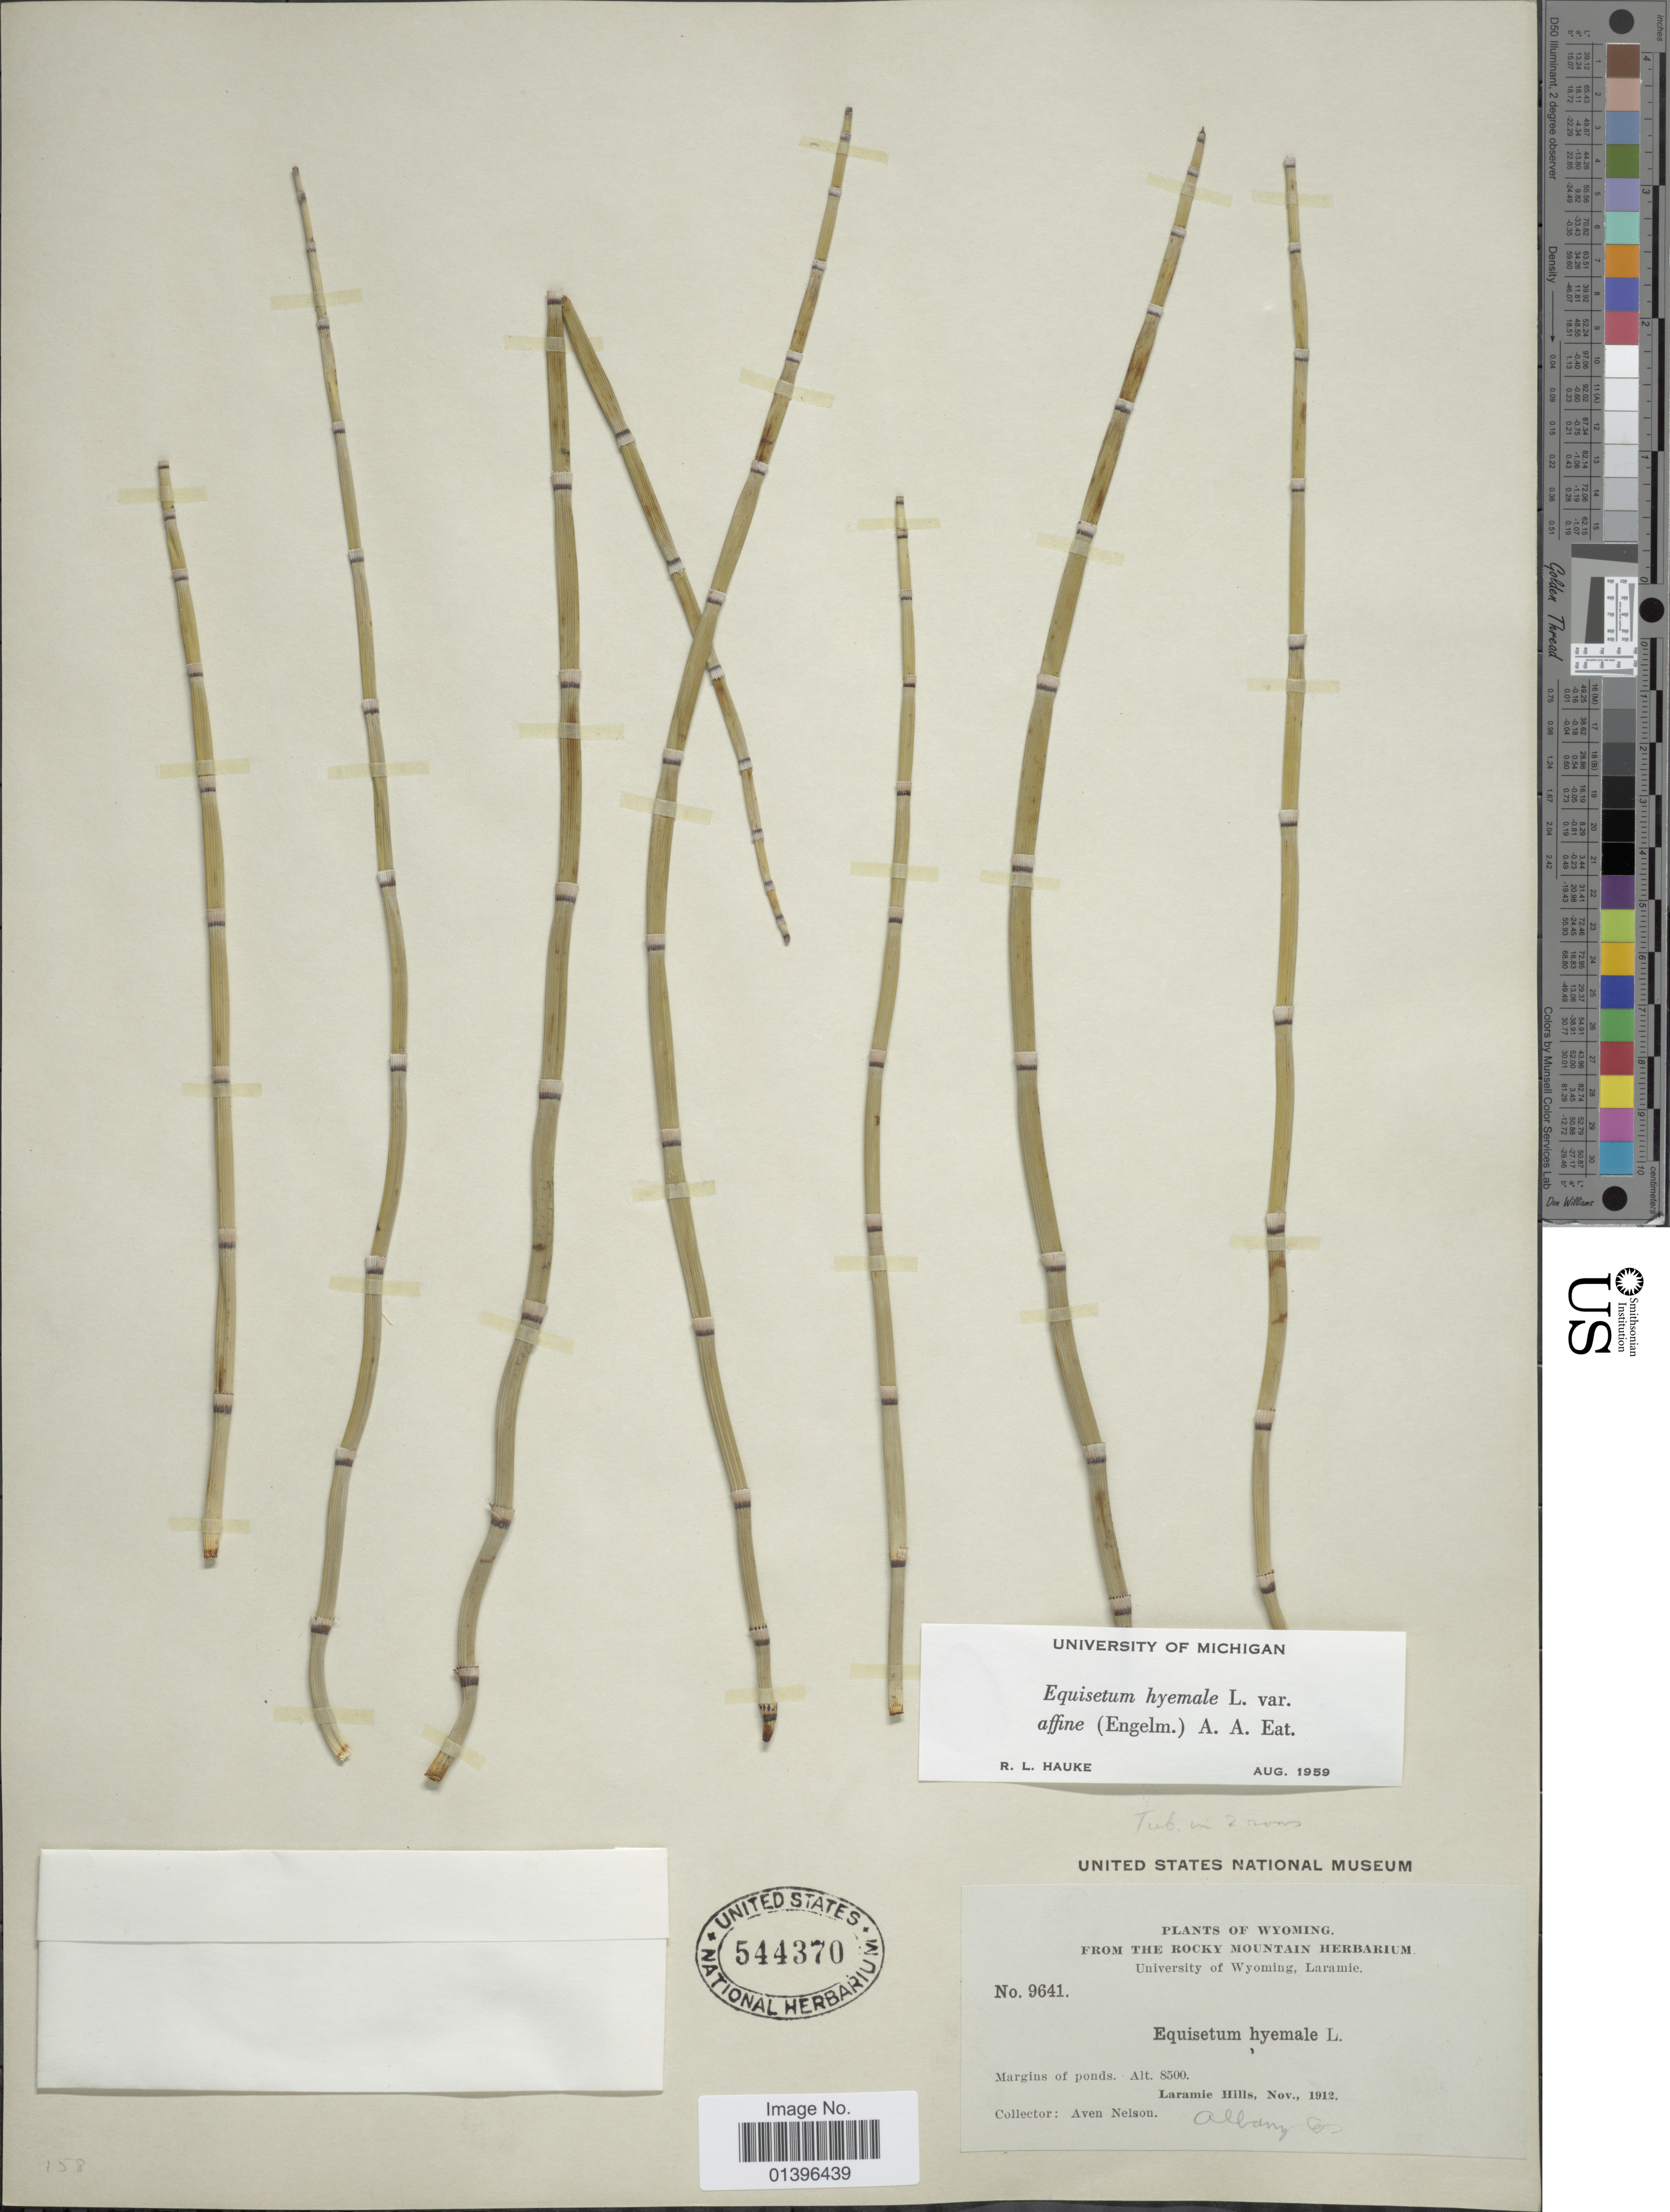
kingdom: Plantae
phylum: Tracheophyta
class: Polypodiopsida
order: Equisetales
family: Equisetaceae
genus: Equisetum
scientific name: Equisetum hyemale var. affine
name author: (Engelm.) A.A. Eaton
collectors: A. Nelson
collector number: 9641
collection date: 1912-11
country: United States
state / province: Wyoming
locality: Laramie Hills, Albany Co.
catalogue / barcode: US 544370